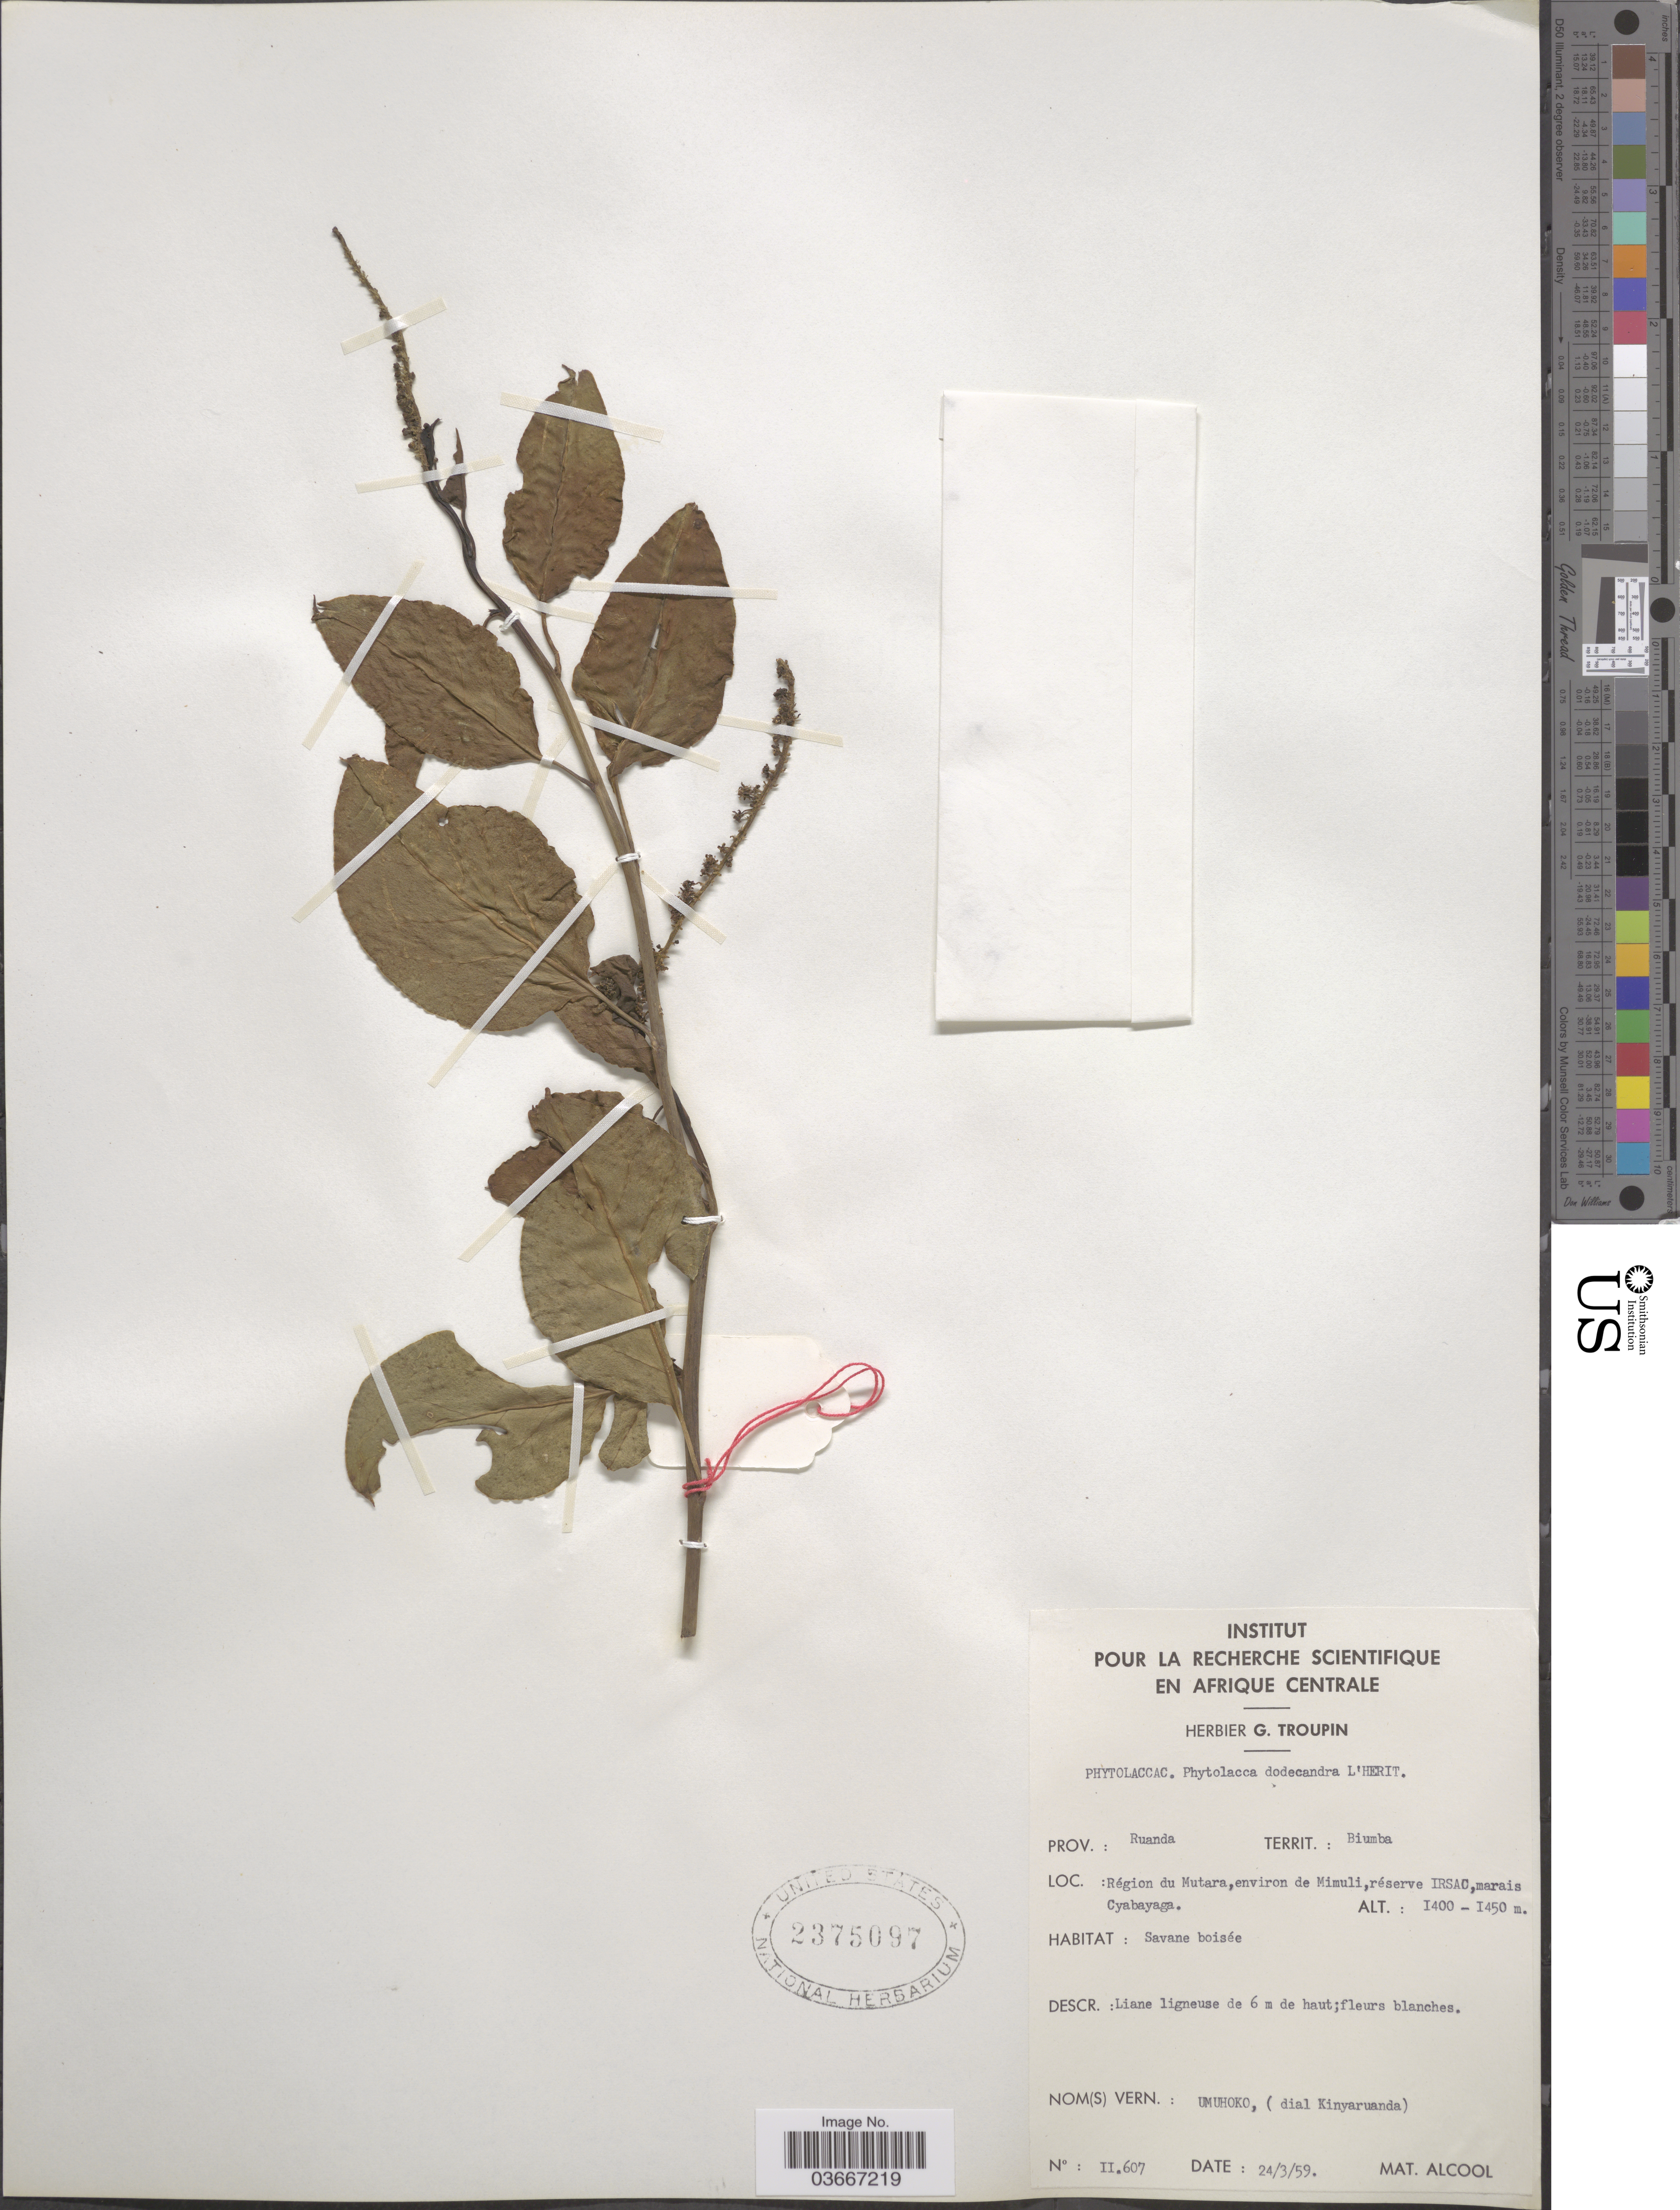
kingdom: Plantae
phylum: Tracheophyta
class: Magnoliopsida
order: Caryophyllales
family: Phytolaccaceae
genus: Phytolacca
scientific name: Phytolacca dodecandra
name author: L'Hér.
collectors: ex herb. G. Troupin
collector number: II. 607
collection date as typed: Transcribed d/m/y: 24/3/59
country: Rwanda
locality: Prov.: Ruanda. Territ.: Biumba. Région du Mutara, environ de Mimuli, réserve IRSAC, marais Cyabayaga.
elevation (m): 1400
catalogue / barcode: US 2375097